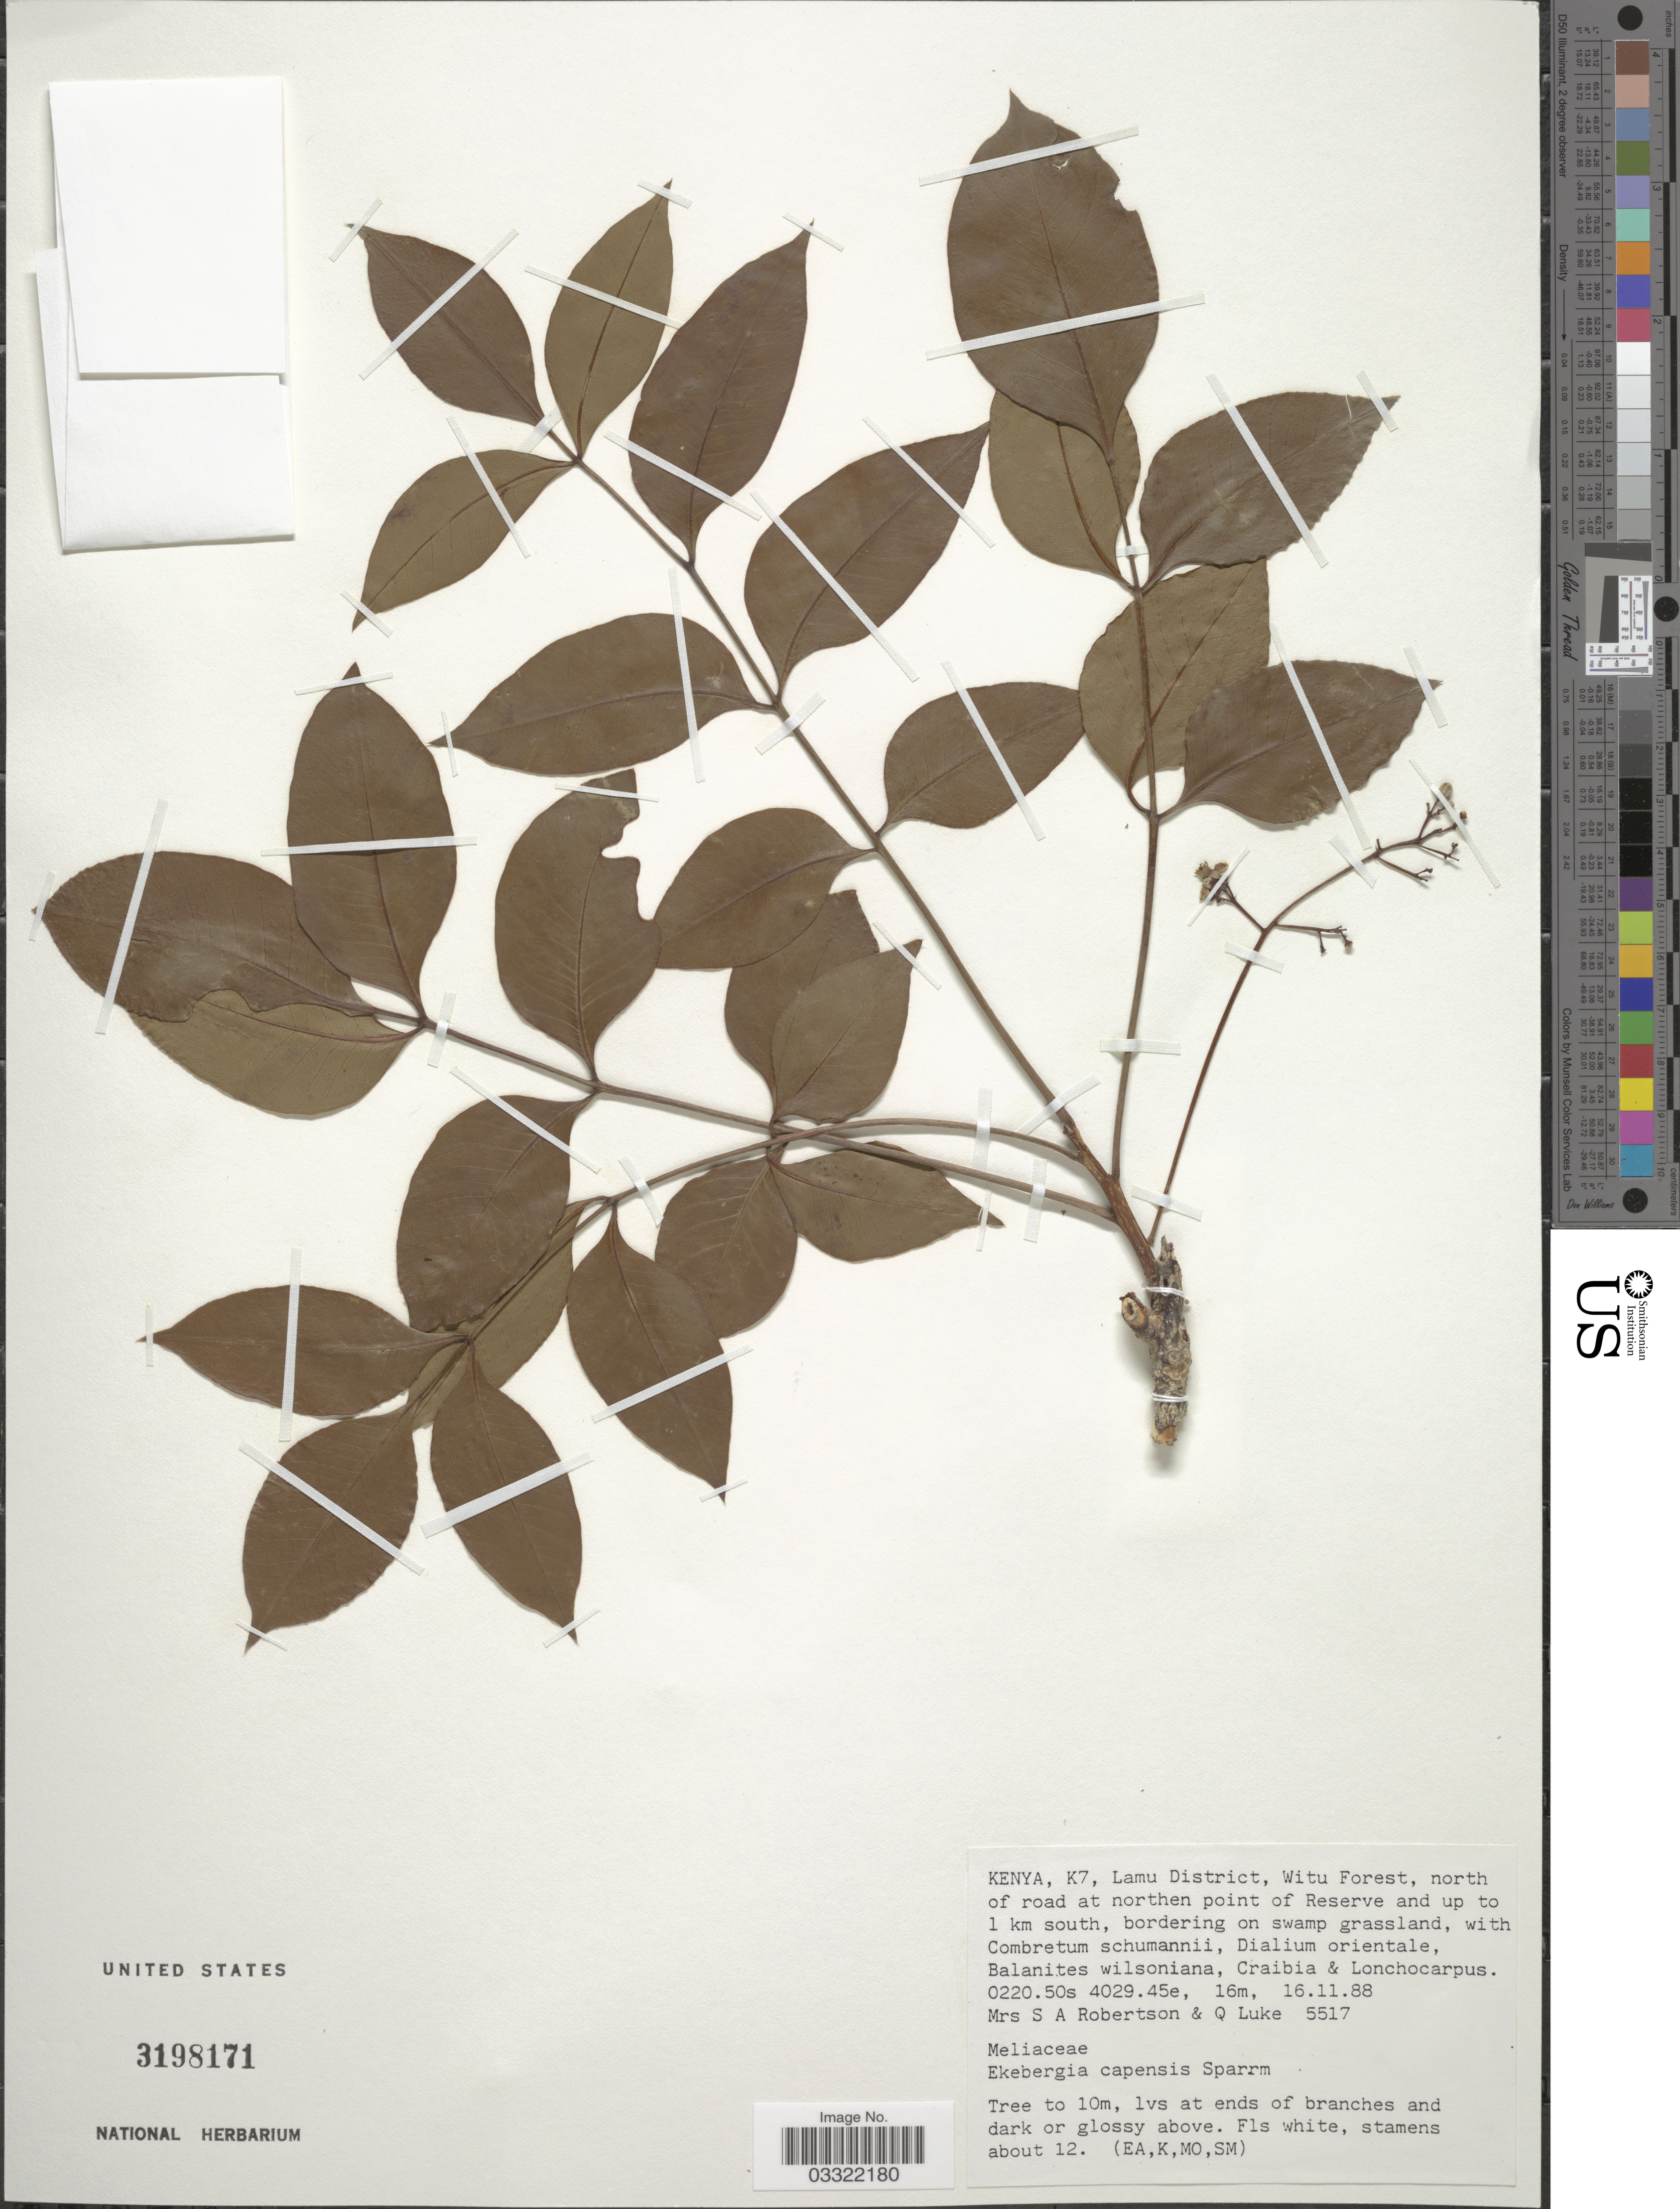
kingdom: Plantae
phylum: Tracheophyta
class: Magnoliopsida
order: Sapindales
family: Meliaceae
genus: Ekebergia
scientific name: Ekebergia capensis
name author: Sparrm.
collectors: S. Robertson & Q. Luke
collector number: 5517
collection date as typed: Transcribed d/m/y: 16/11/88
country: Kenya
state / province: Lamu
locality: K7, Lamu District, Witu Forest, north of road at northern point of Reserve and up to 1 km south, bordering on swamp grassland.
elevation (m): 16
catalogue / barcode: US 3198171